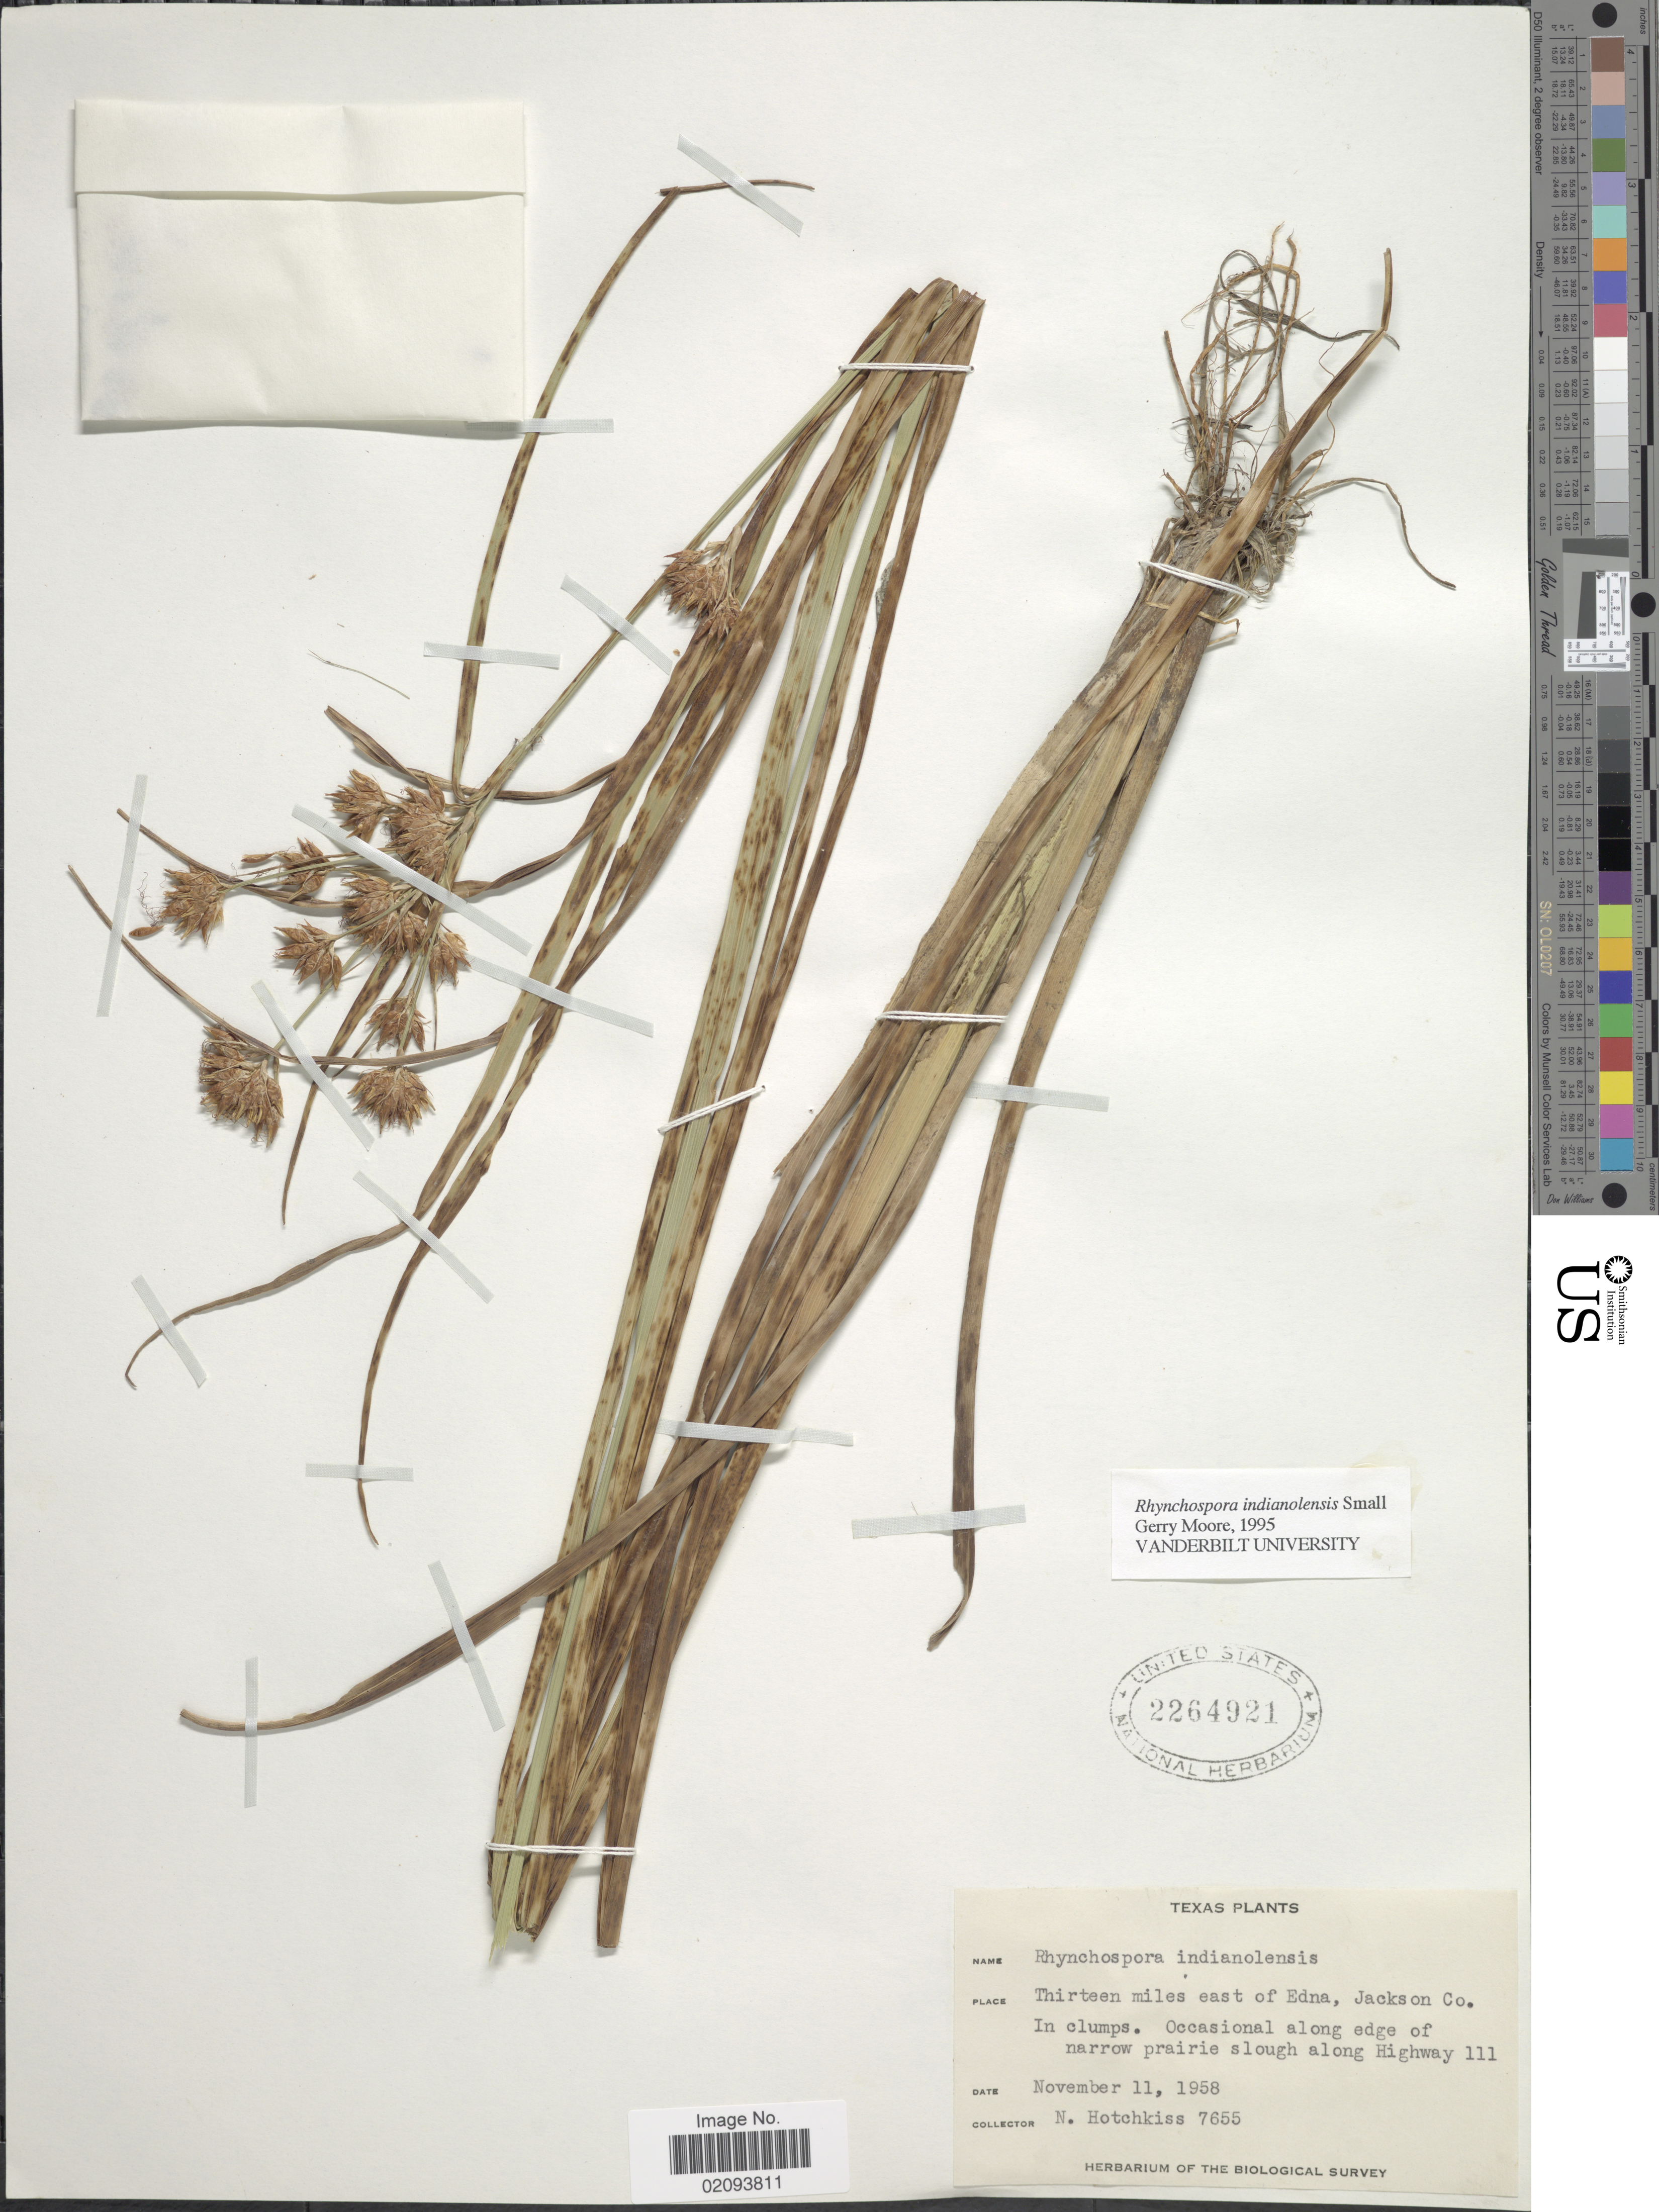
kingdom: Plantae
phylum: Tracheophyta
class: Liliopsida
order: Poales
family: Cyperaceae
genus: Rhynchospora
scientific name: Rhynchospora indianolensis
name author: Small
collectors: N. Hotchkiss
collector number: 7655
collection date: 1958-11-11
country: United States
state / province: Texas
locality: Thirteen miles east of Edna, Jackson Co.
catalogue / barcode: US 2264921